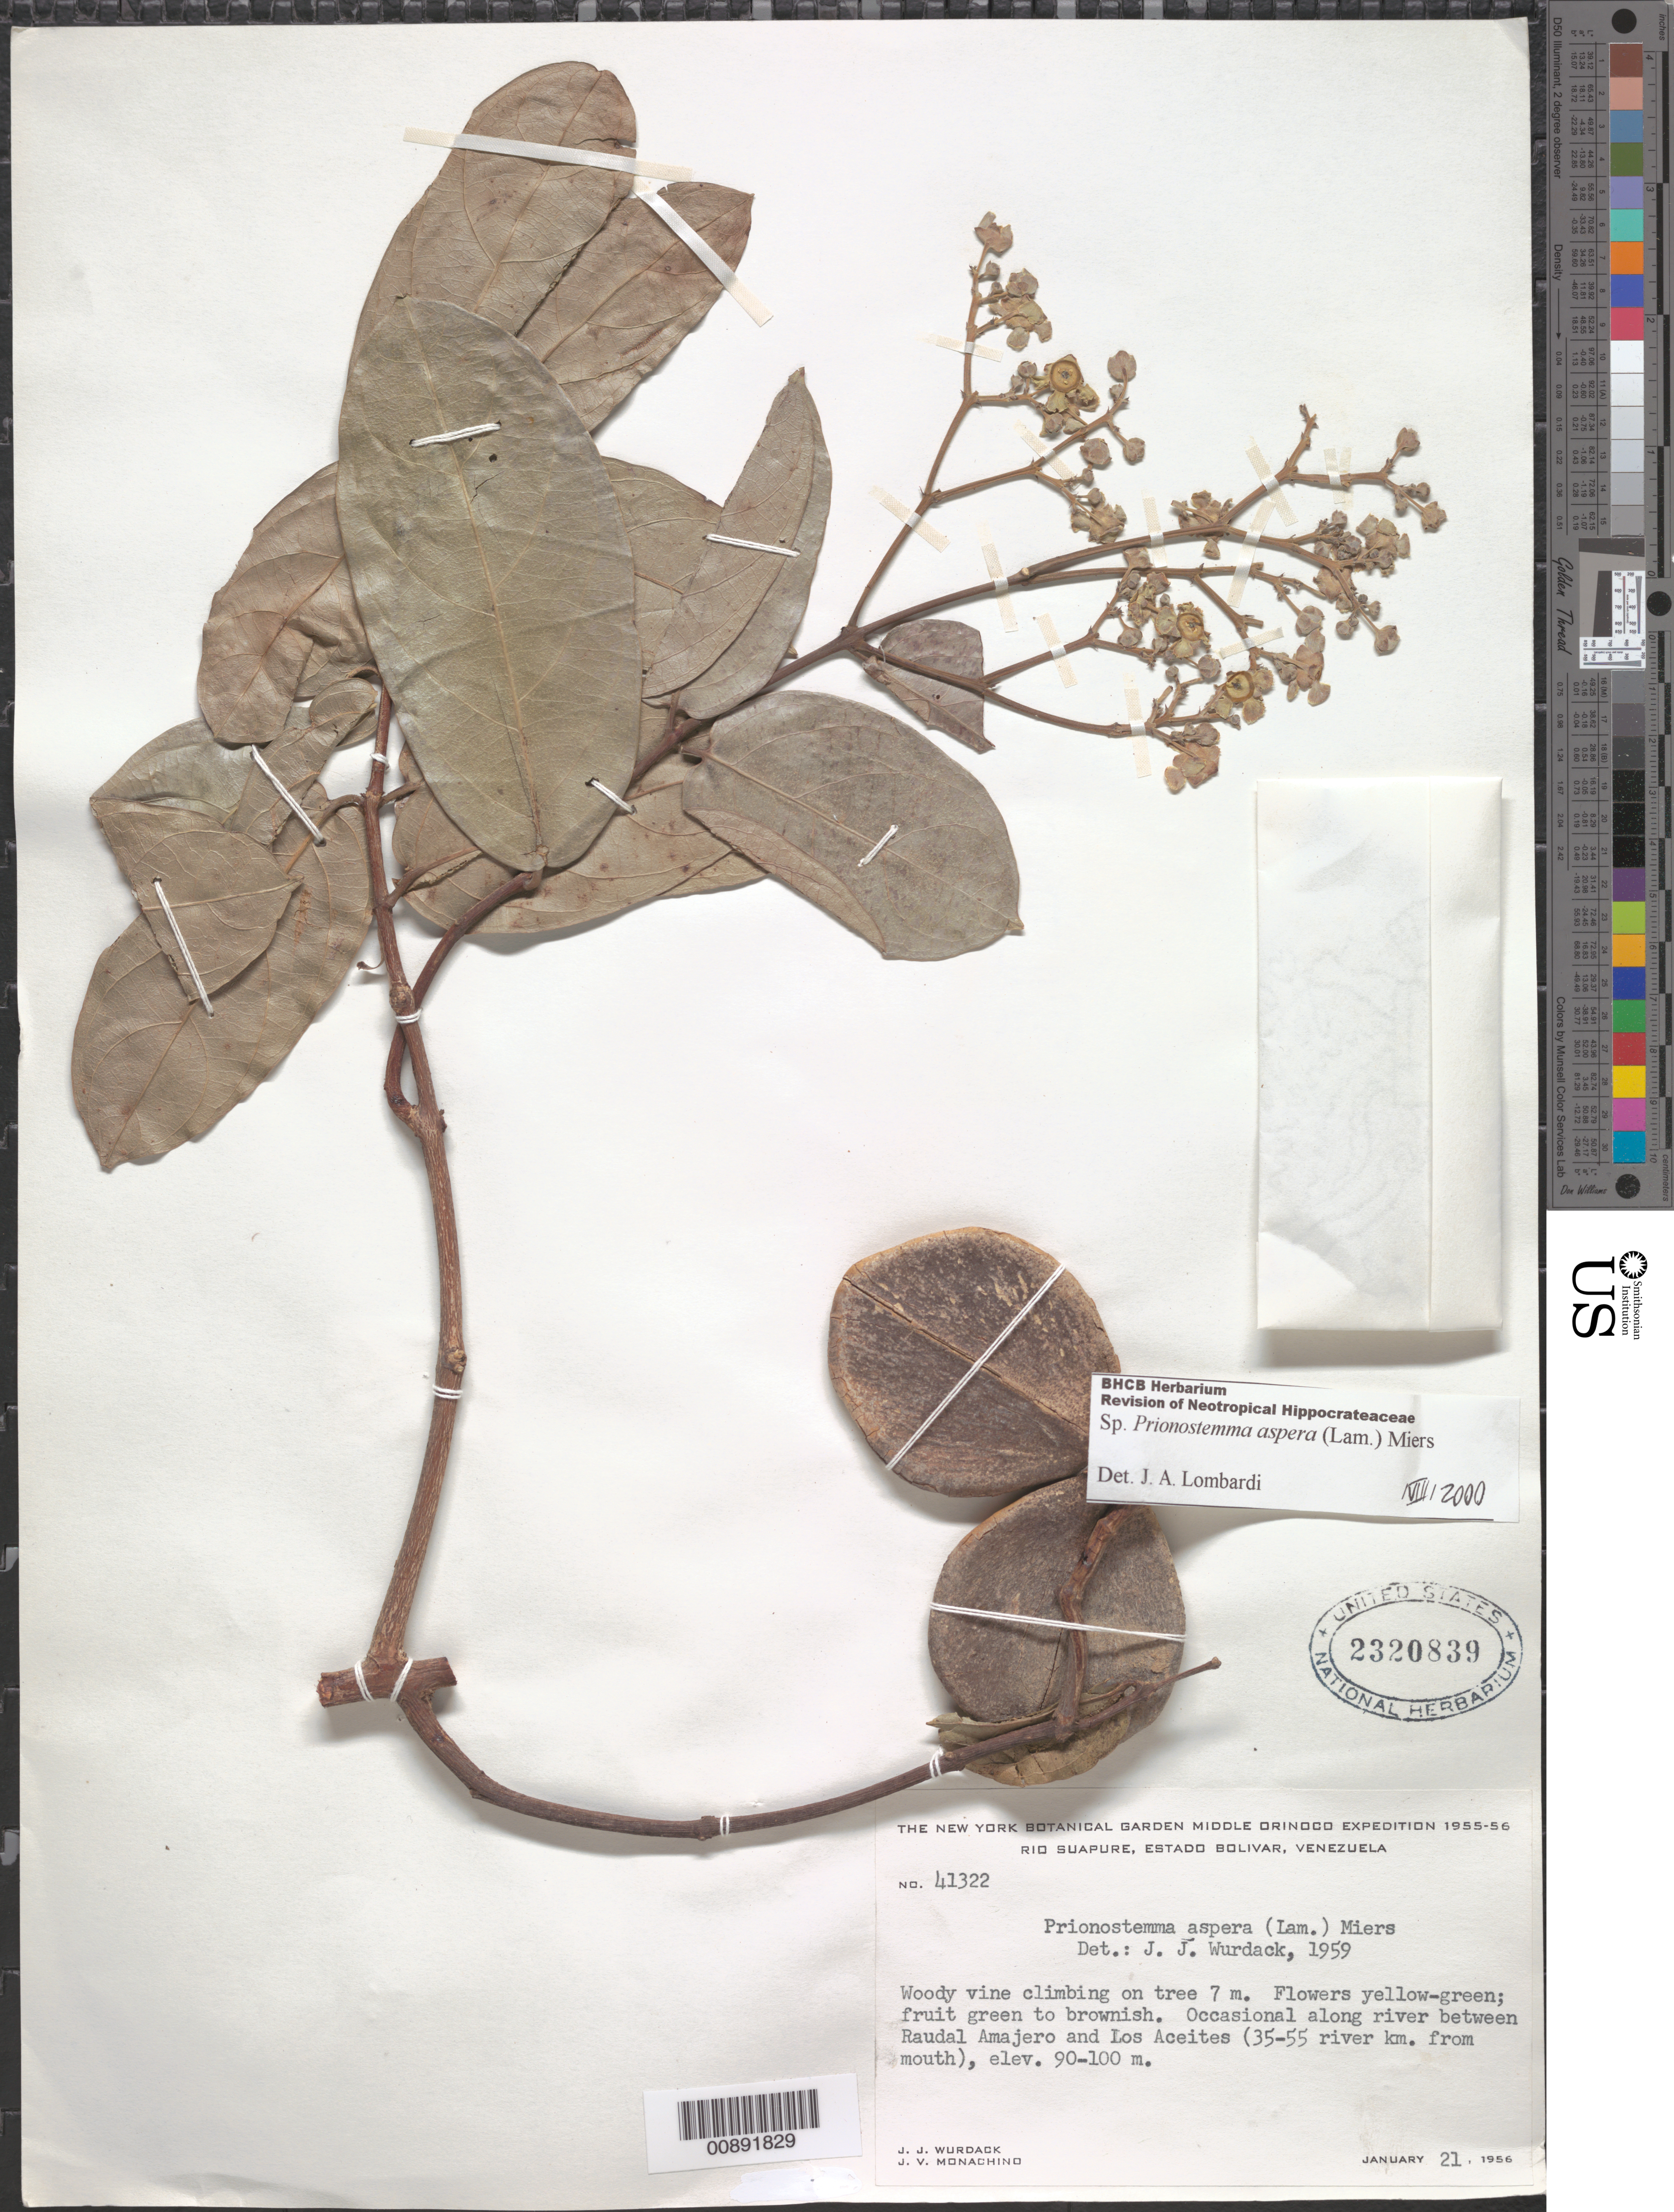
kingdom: Plantae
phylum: Tracheophyta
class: Magnoliopsida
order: Celastrales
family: Celastraceae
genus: Prionostemma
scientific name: Prionostemma aspera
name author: (Lam.) Miers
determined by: Lombardi, Julio A.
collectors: J. J. Wurdack & J. V. Monachino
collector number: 41322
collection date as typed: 21-Jan-56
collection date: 1956-01-21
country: Venezuela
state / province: Bolívar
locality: Río Suapure, between Raudal Amajero and Los Aceites (35-55 km from mouth)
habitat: On tree 7m, along river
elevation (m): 90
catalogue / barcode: US 2320839